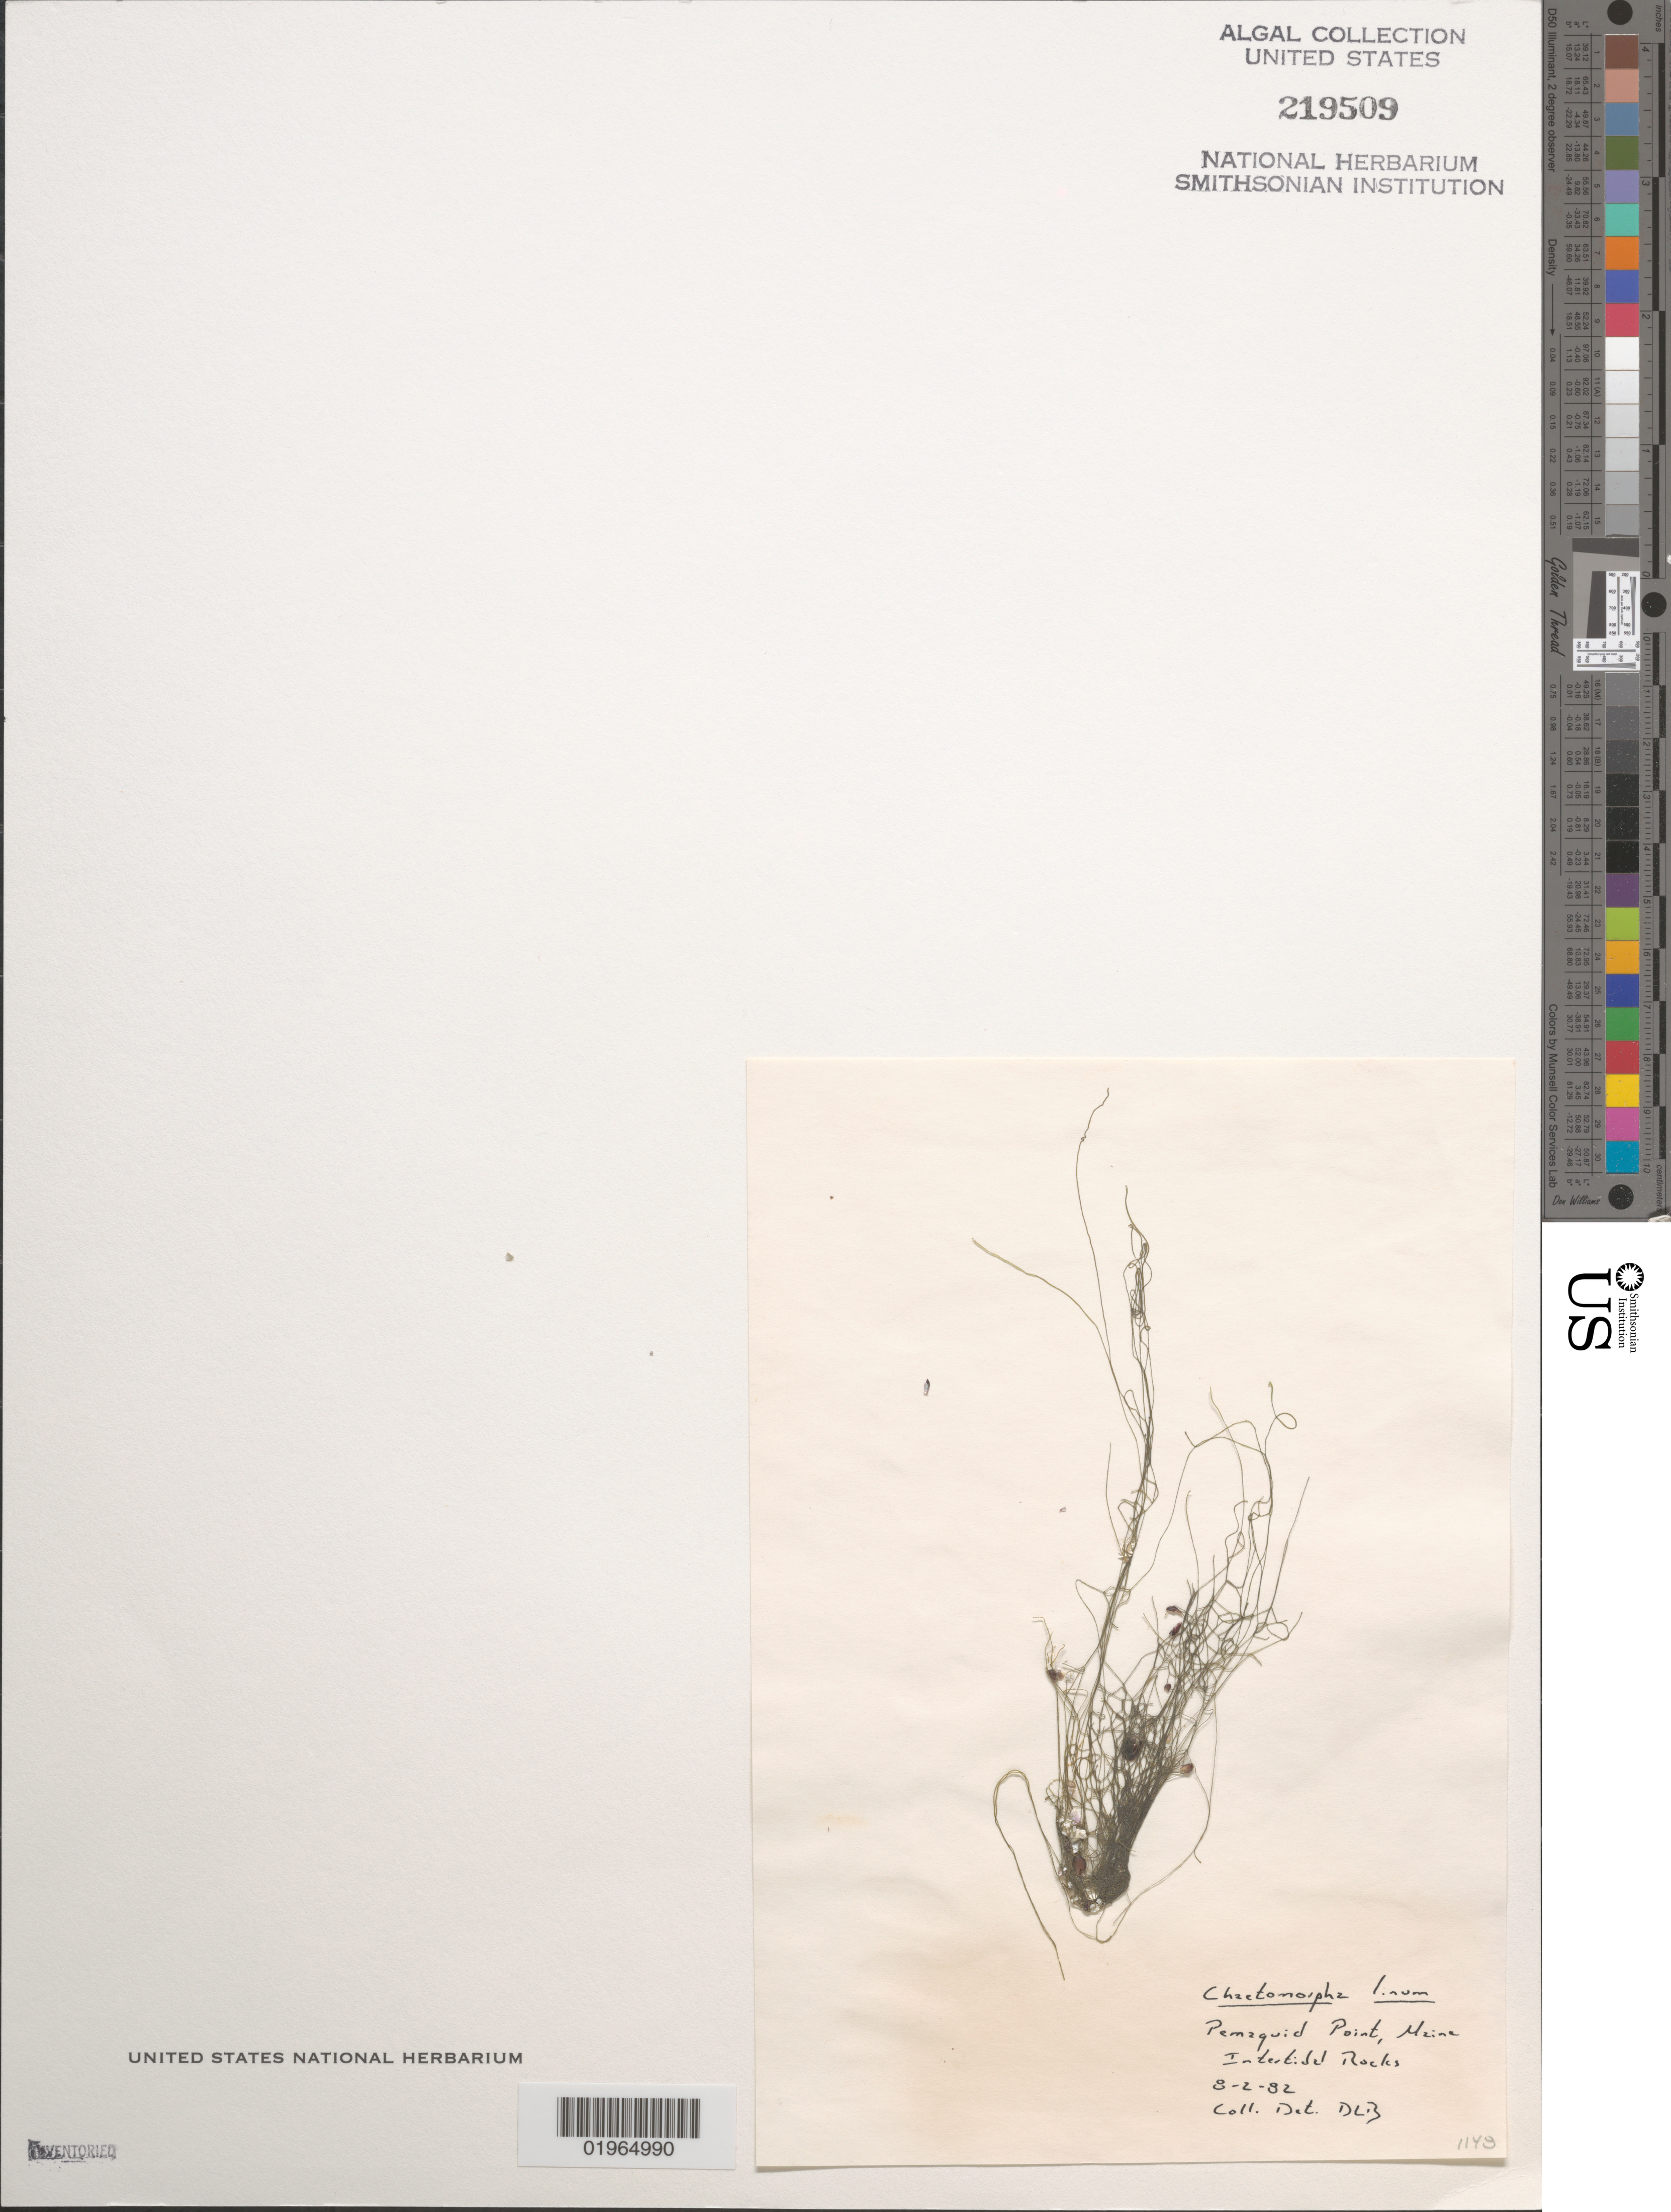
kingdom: Plantae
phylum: Chlorophyta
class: Ulvophyceae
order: Cladophorales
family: Cladophoraceae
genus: Chaetomorpha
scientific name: Chaetomorpha linum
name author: (O.F. Muell.) Kütz.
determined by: Ballantine, D. L.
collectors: D.L. Ballantine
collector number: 1148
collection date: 1982-08-02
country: United States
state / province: Maine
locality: Pemaquid Point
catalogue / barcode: US 219509